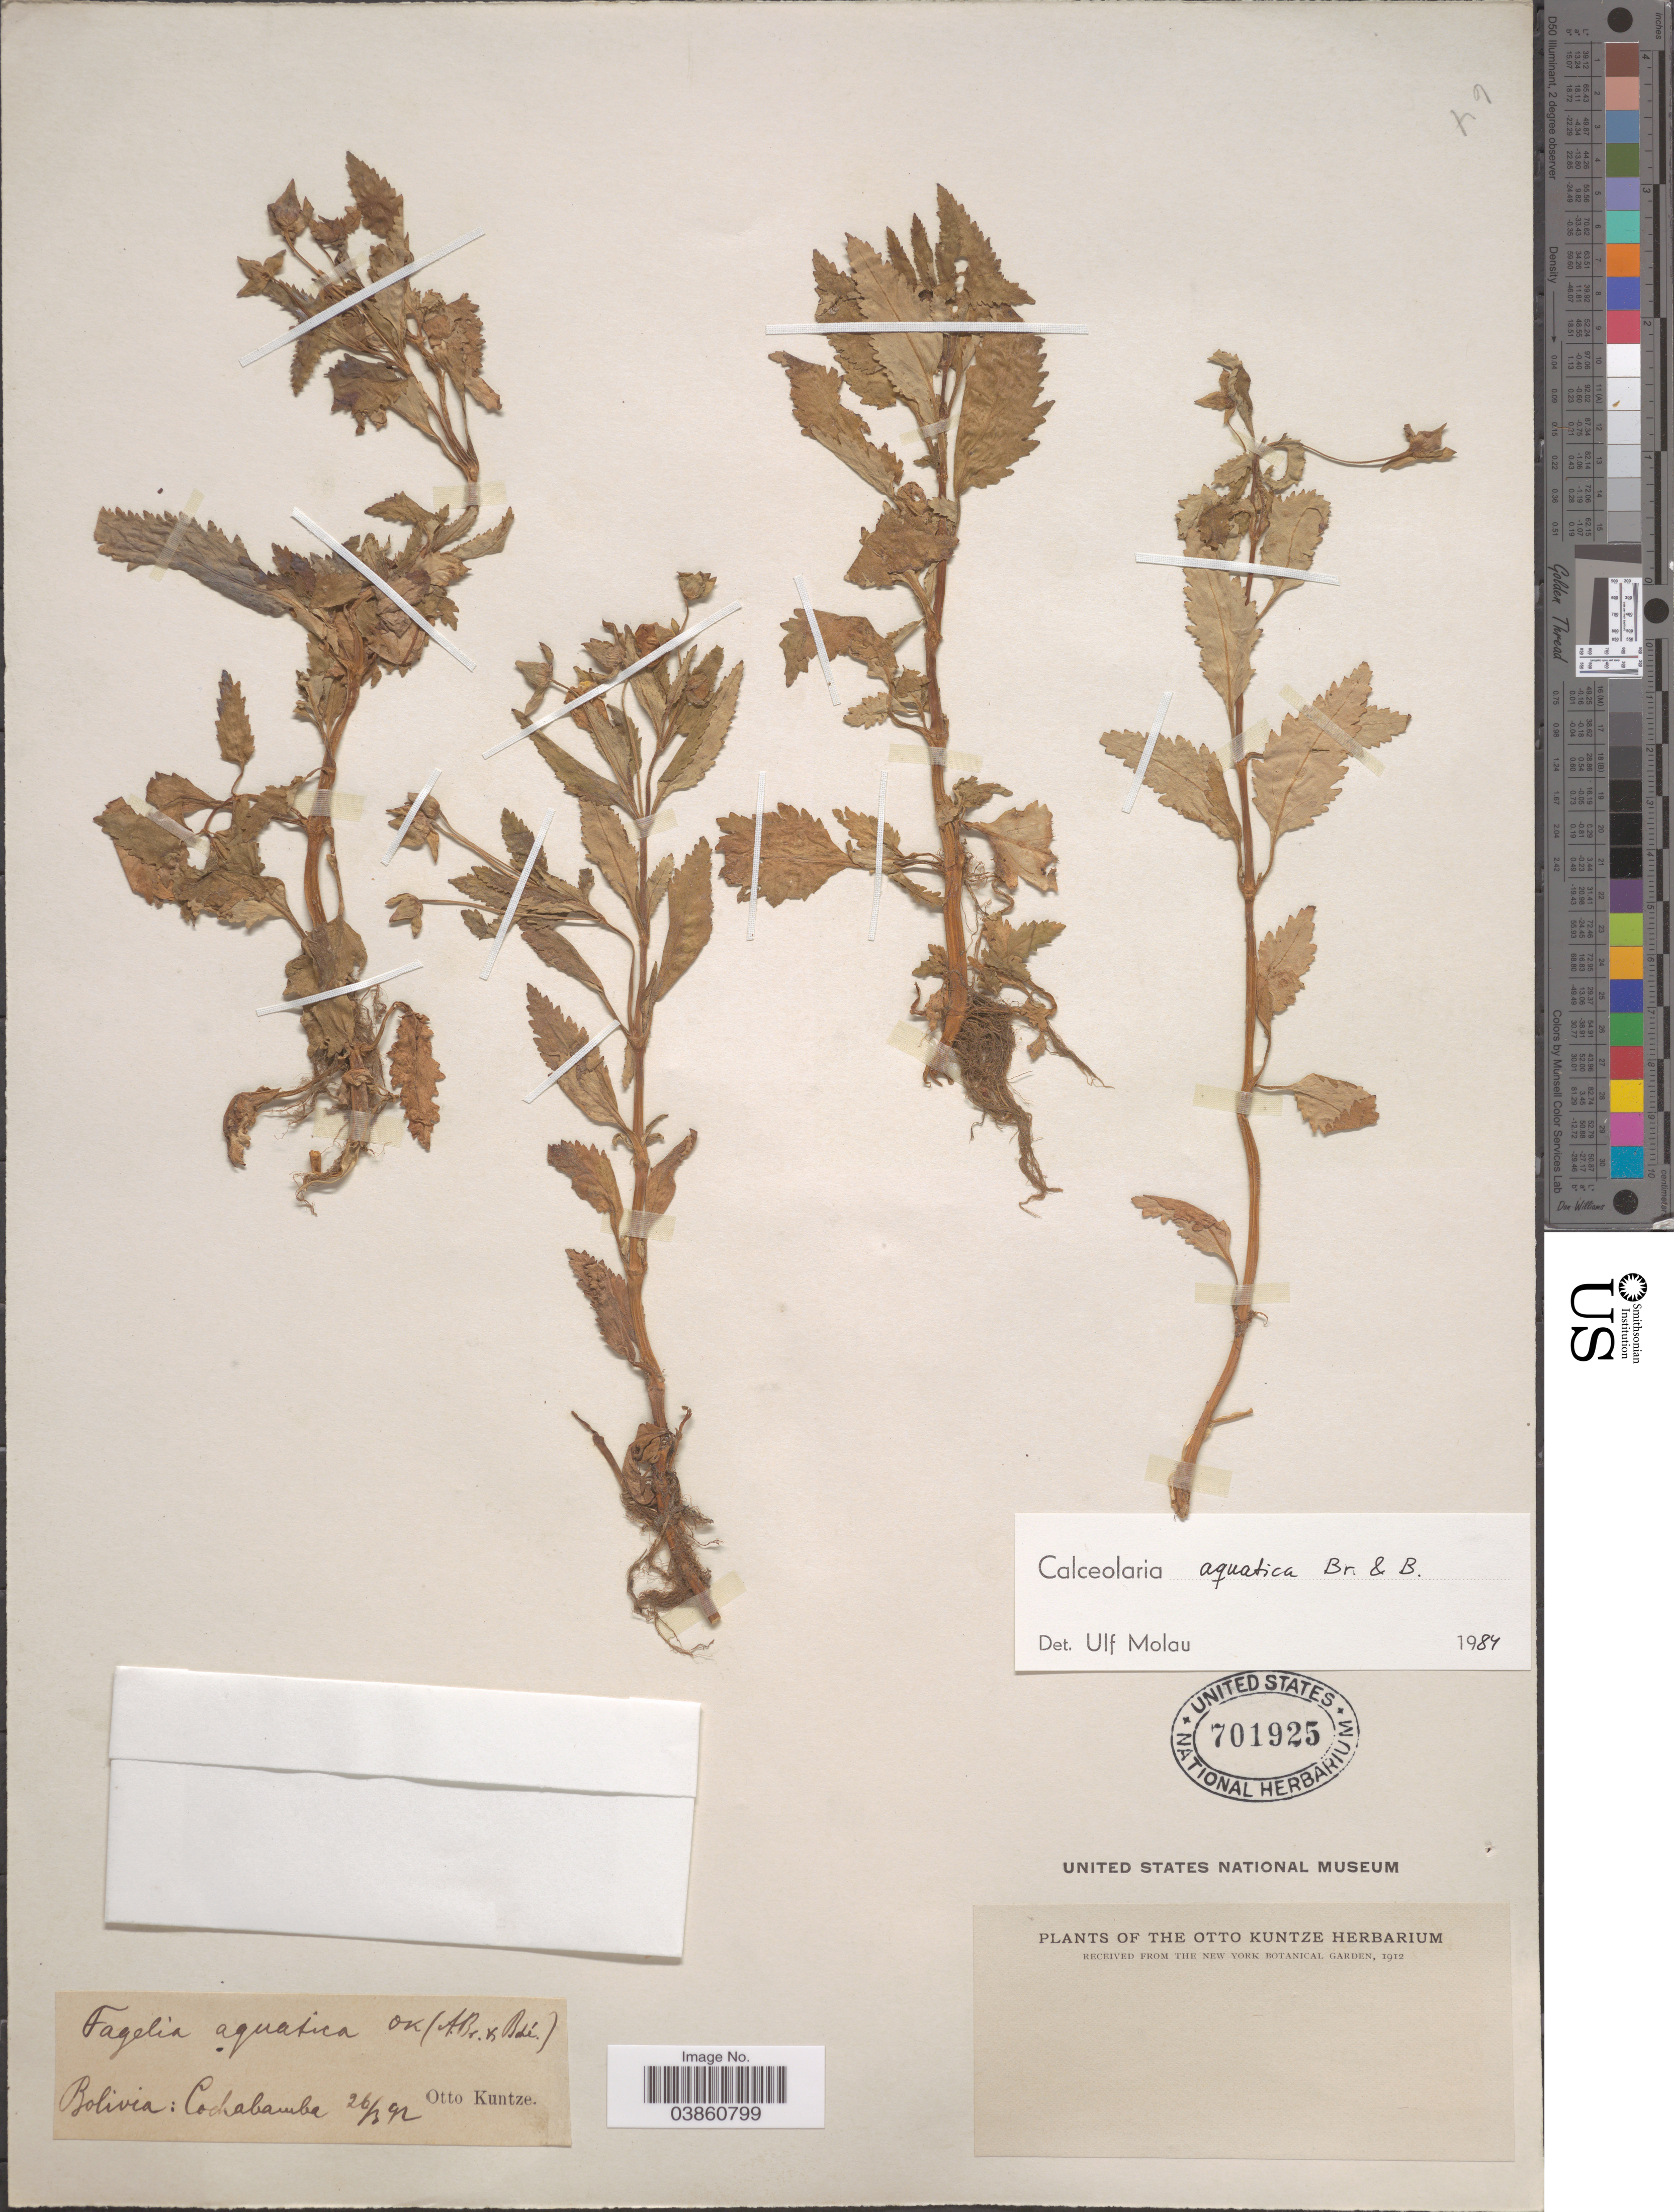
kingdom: Plantae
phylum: Tracheophyta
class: Magnoliopsida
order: Lamiales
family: Calceolariaceae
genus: Calceolaria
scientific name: Calceolaria aquatica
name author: A. Braun & C.D. Bouché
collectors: C.E.O. Kuntze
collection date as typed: Transcribed d/m/y: 26/3/92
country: Bolivia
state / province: Cochabamba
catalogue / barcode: US 701925